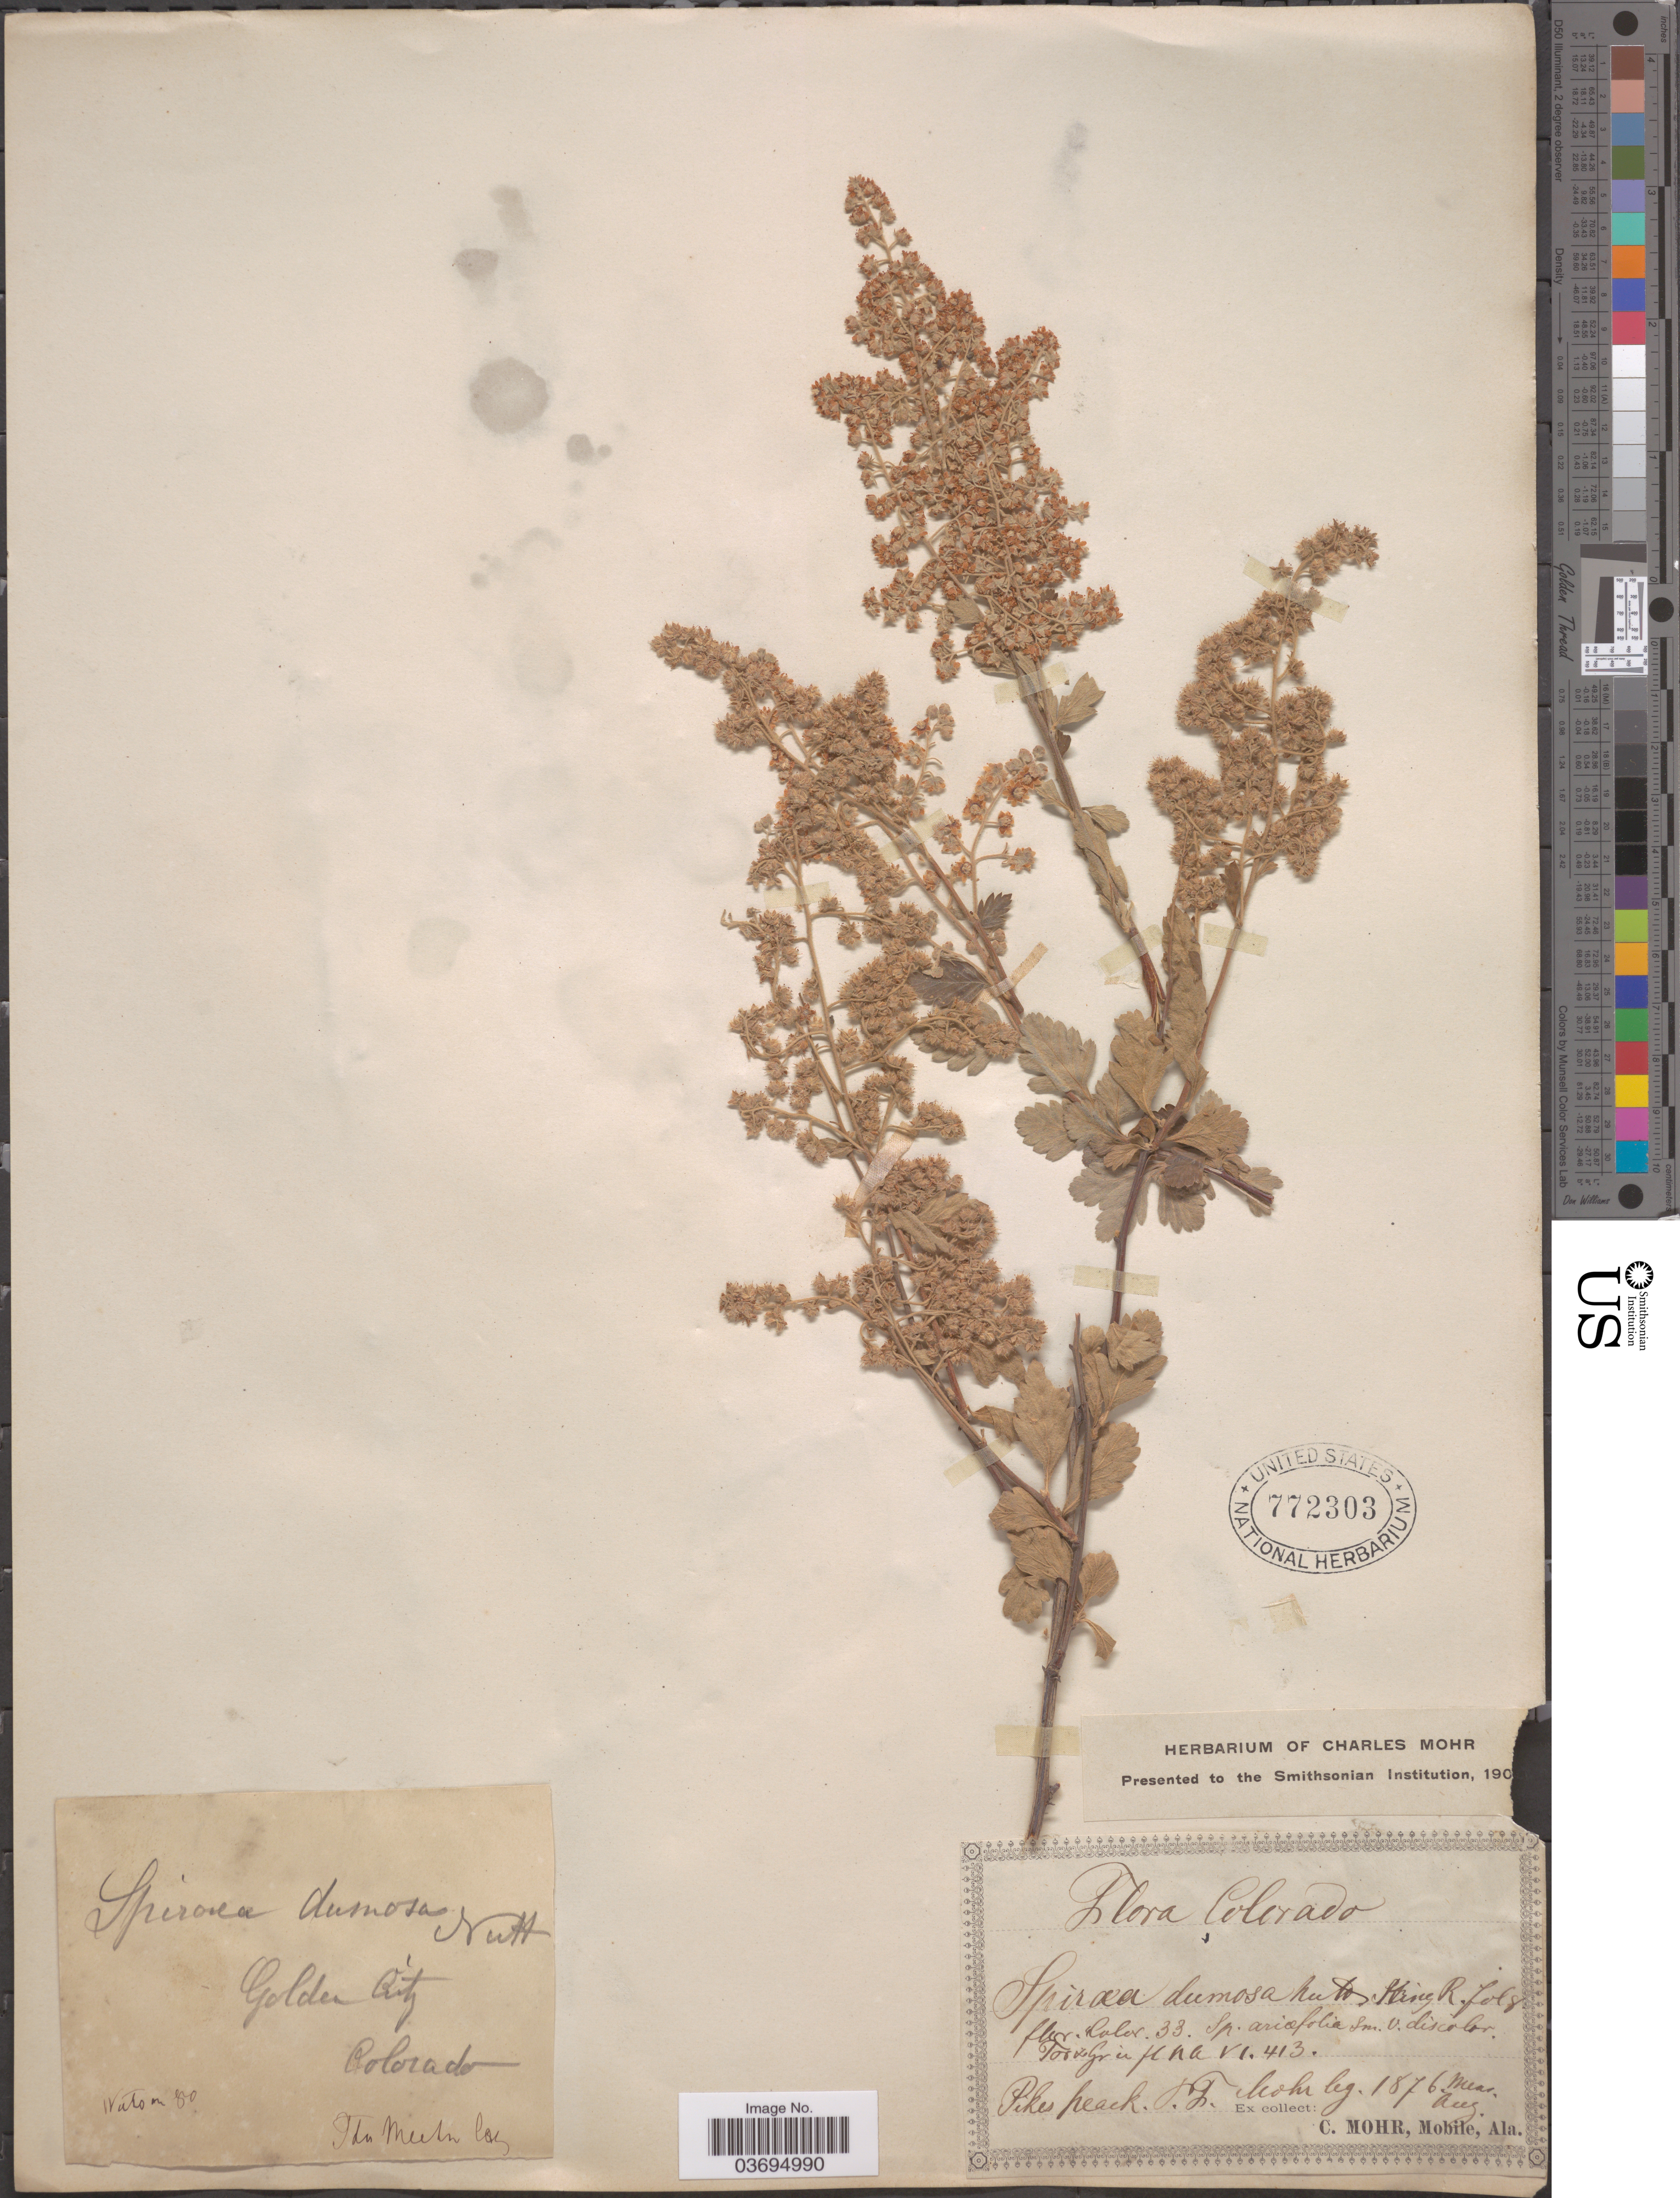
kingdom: Plantae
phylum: Tracheophyta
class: Magnoliopsida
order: Rosales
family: Rosaceae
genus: Holodiscus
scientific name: Holodiscus discolor var. dumosus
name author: Maxim. ex J.M. Coult.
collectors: Mohr, C. T. (herbarium)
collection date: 1876-08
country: United States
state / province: Colorado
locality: Pikes Peak.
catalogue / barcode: US 772303